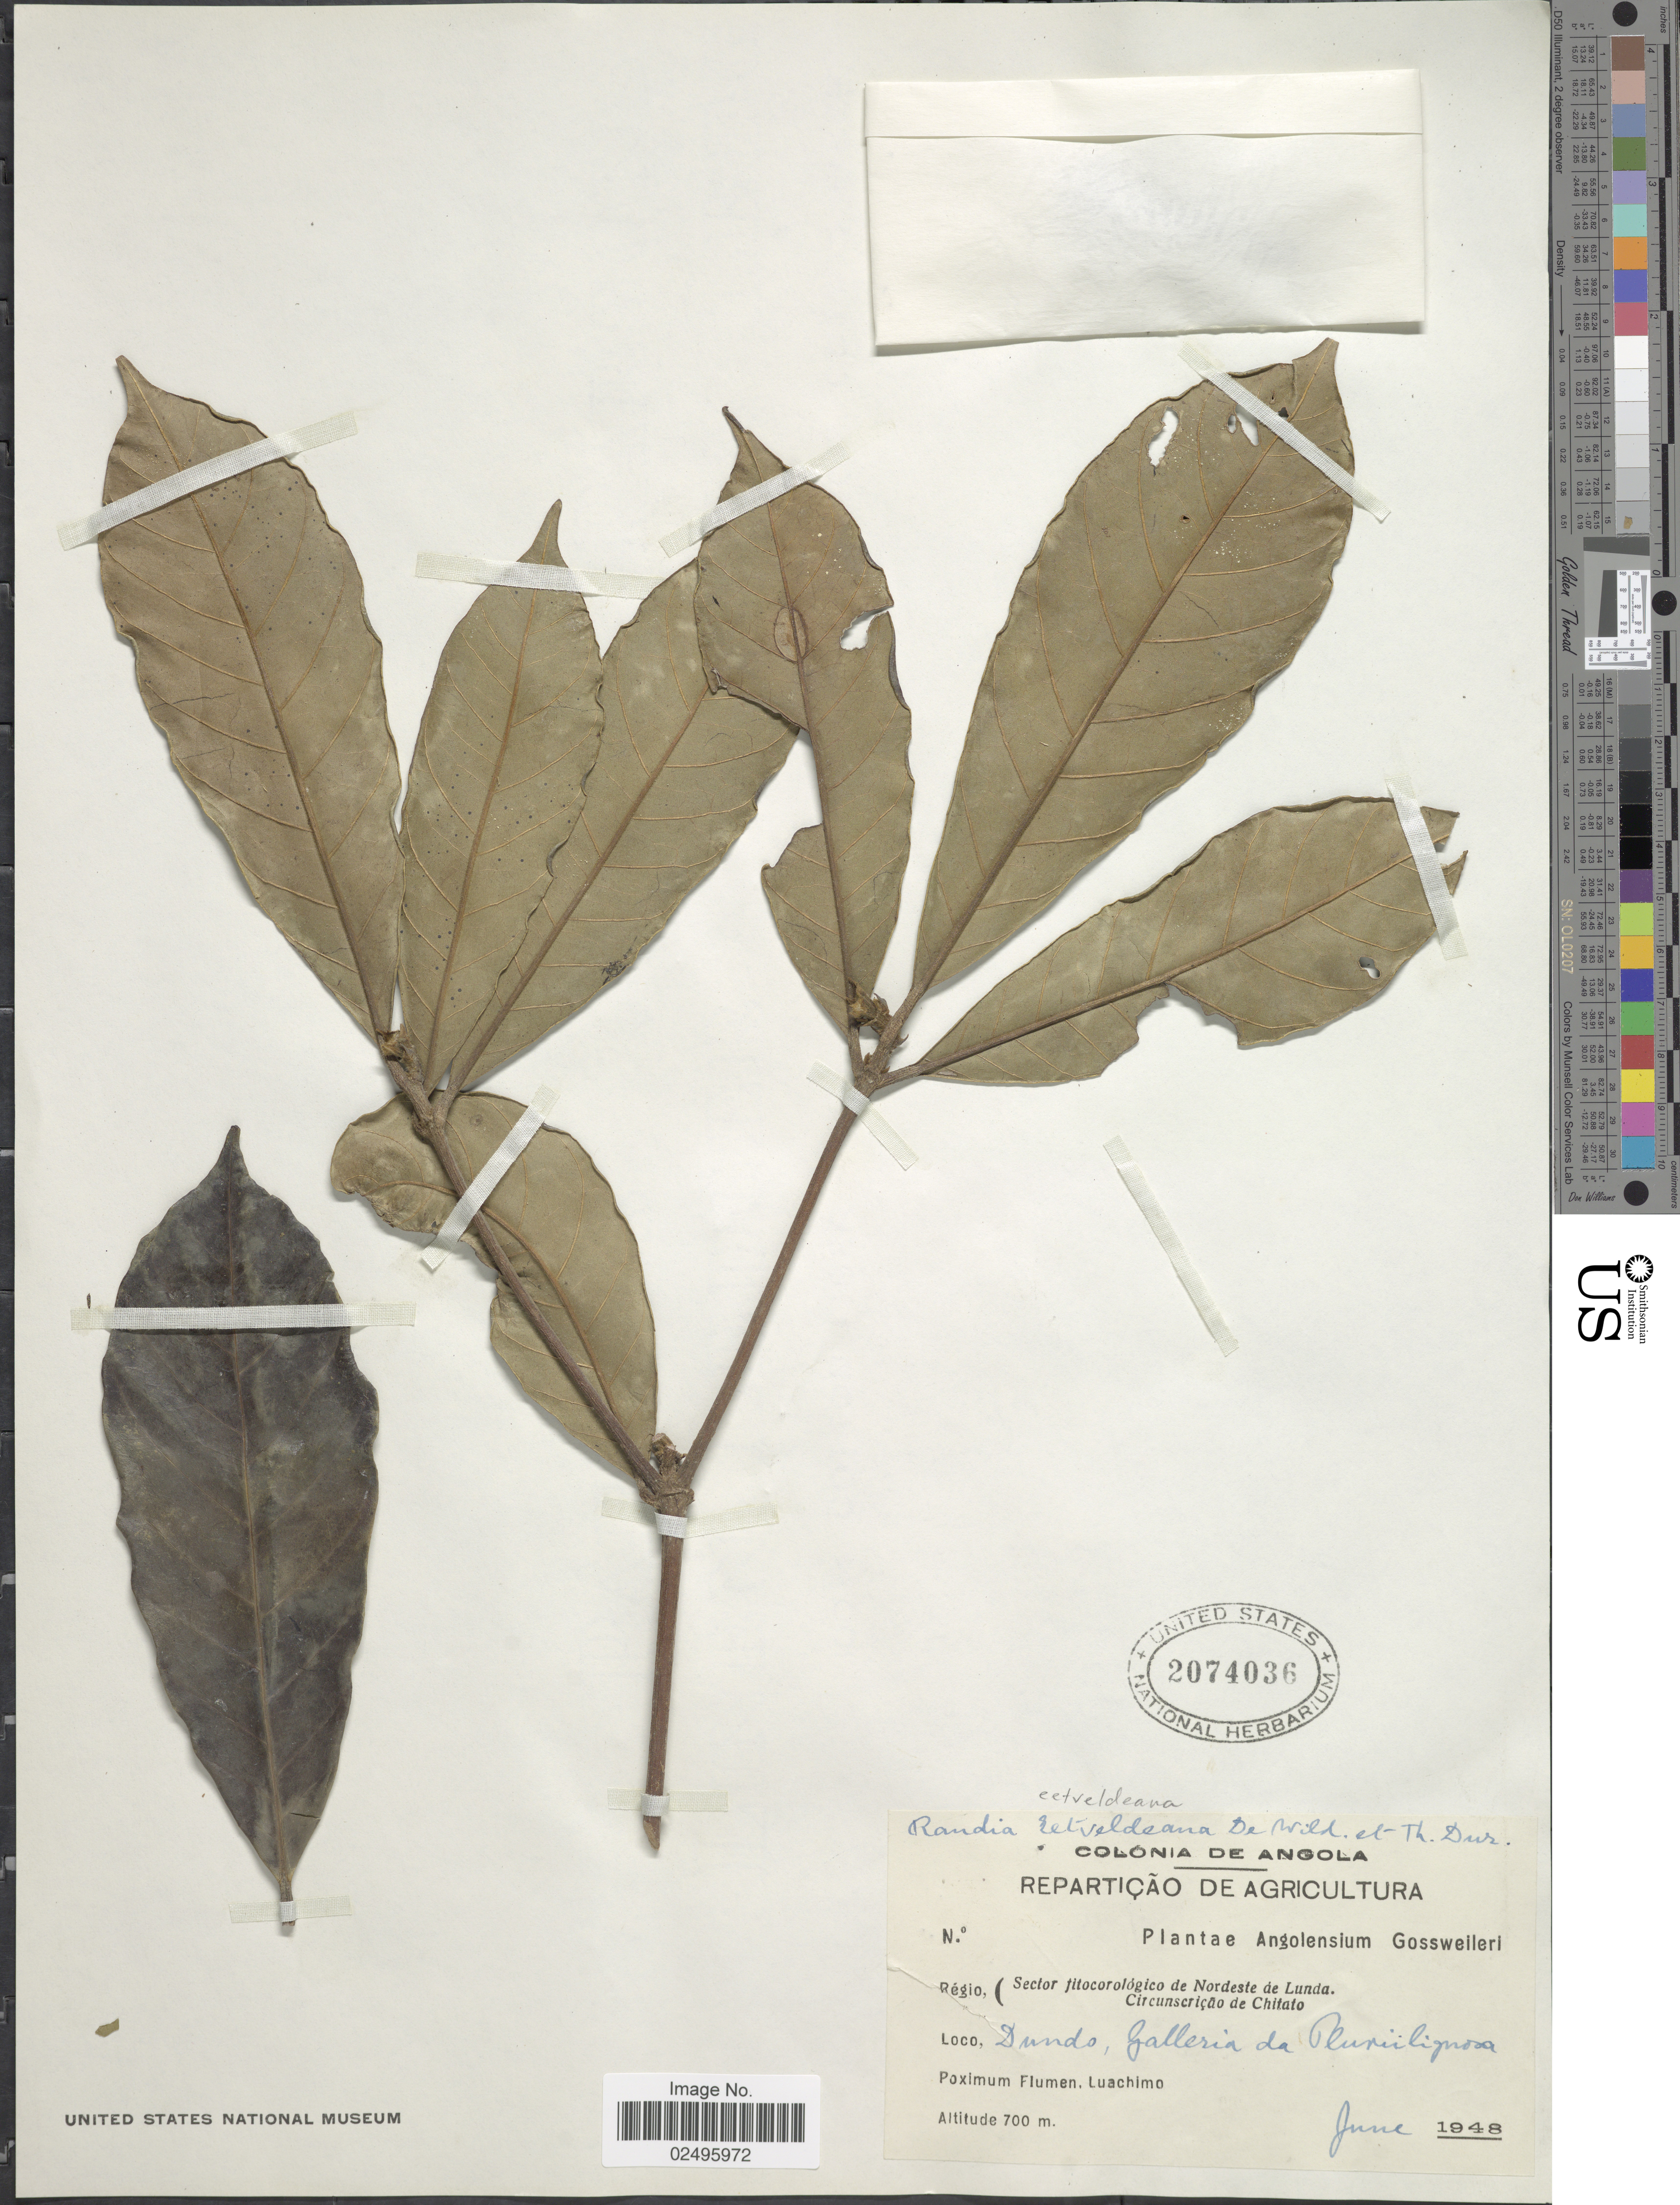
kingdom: Plantae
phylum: Tracheophyta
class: Magnoliopsida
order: Gentianales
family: Rubiaceae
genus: Rothmannia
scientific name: Rothmannia whitfieldii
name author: (Lindl.) Dandy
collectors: -. Gossweiler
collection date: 1948-06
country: Angola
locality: Sector fitocorologico de Nordeste de Lunda. Circumsericao de Chitato). Dundo, Galleria de Plurii lignosa.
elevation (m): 700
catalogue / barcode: US 2074036